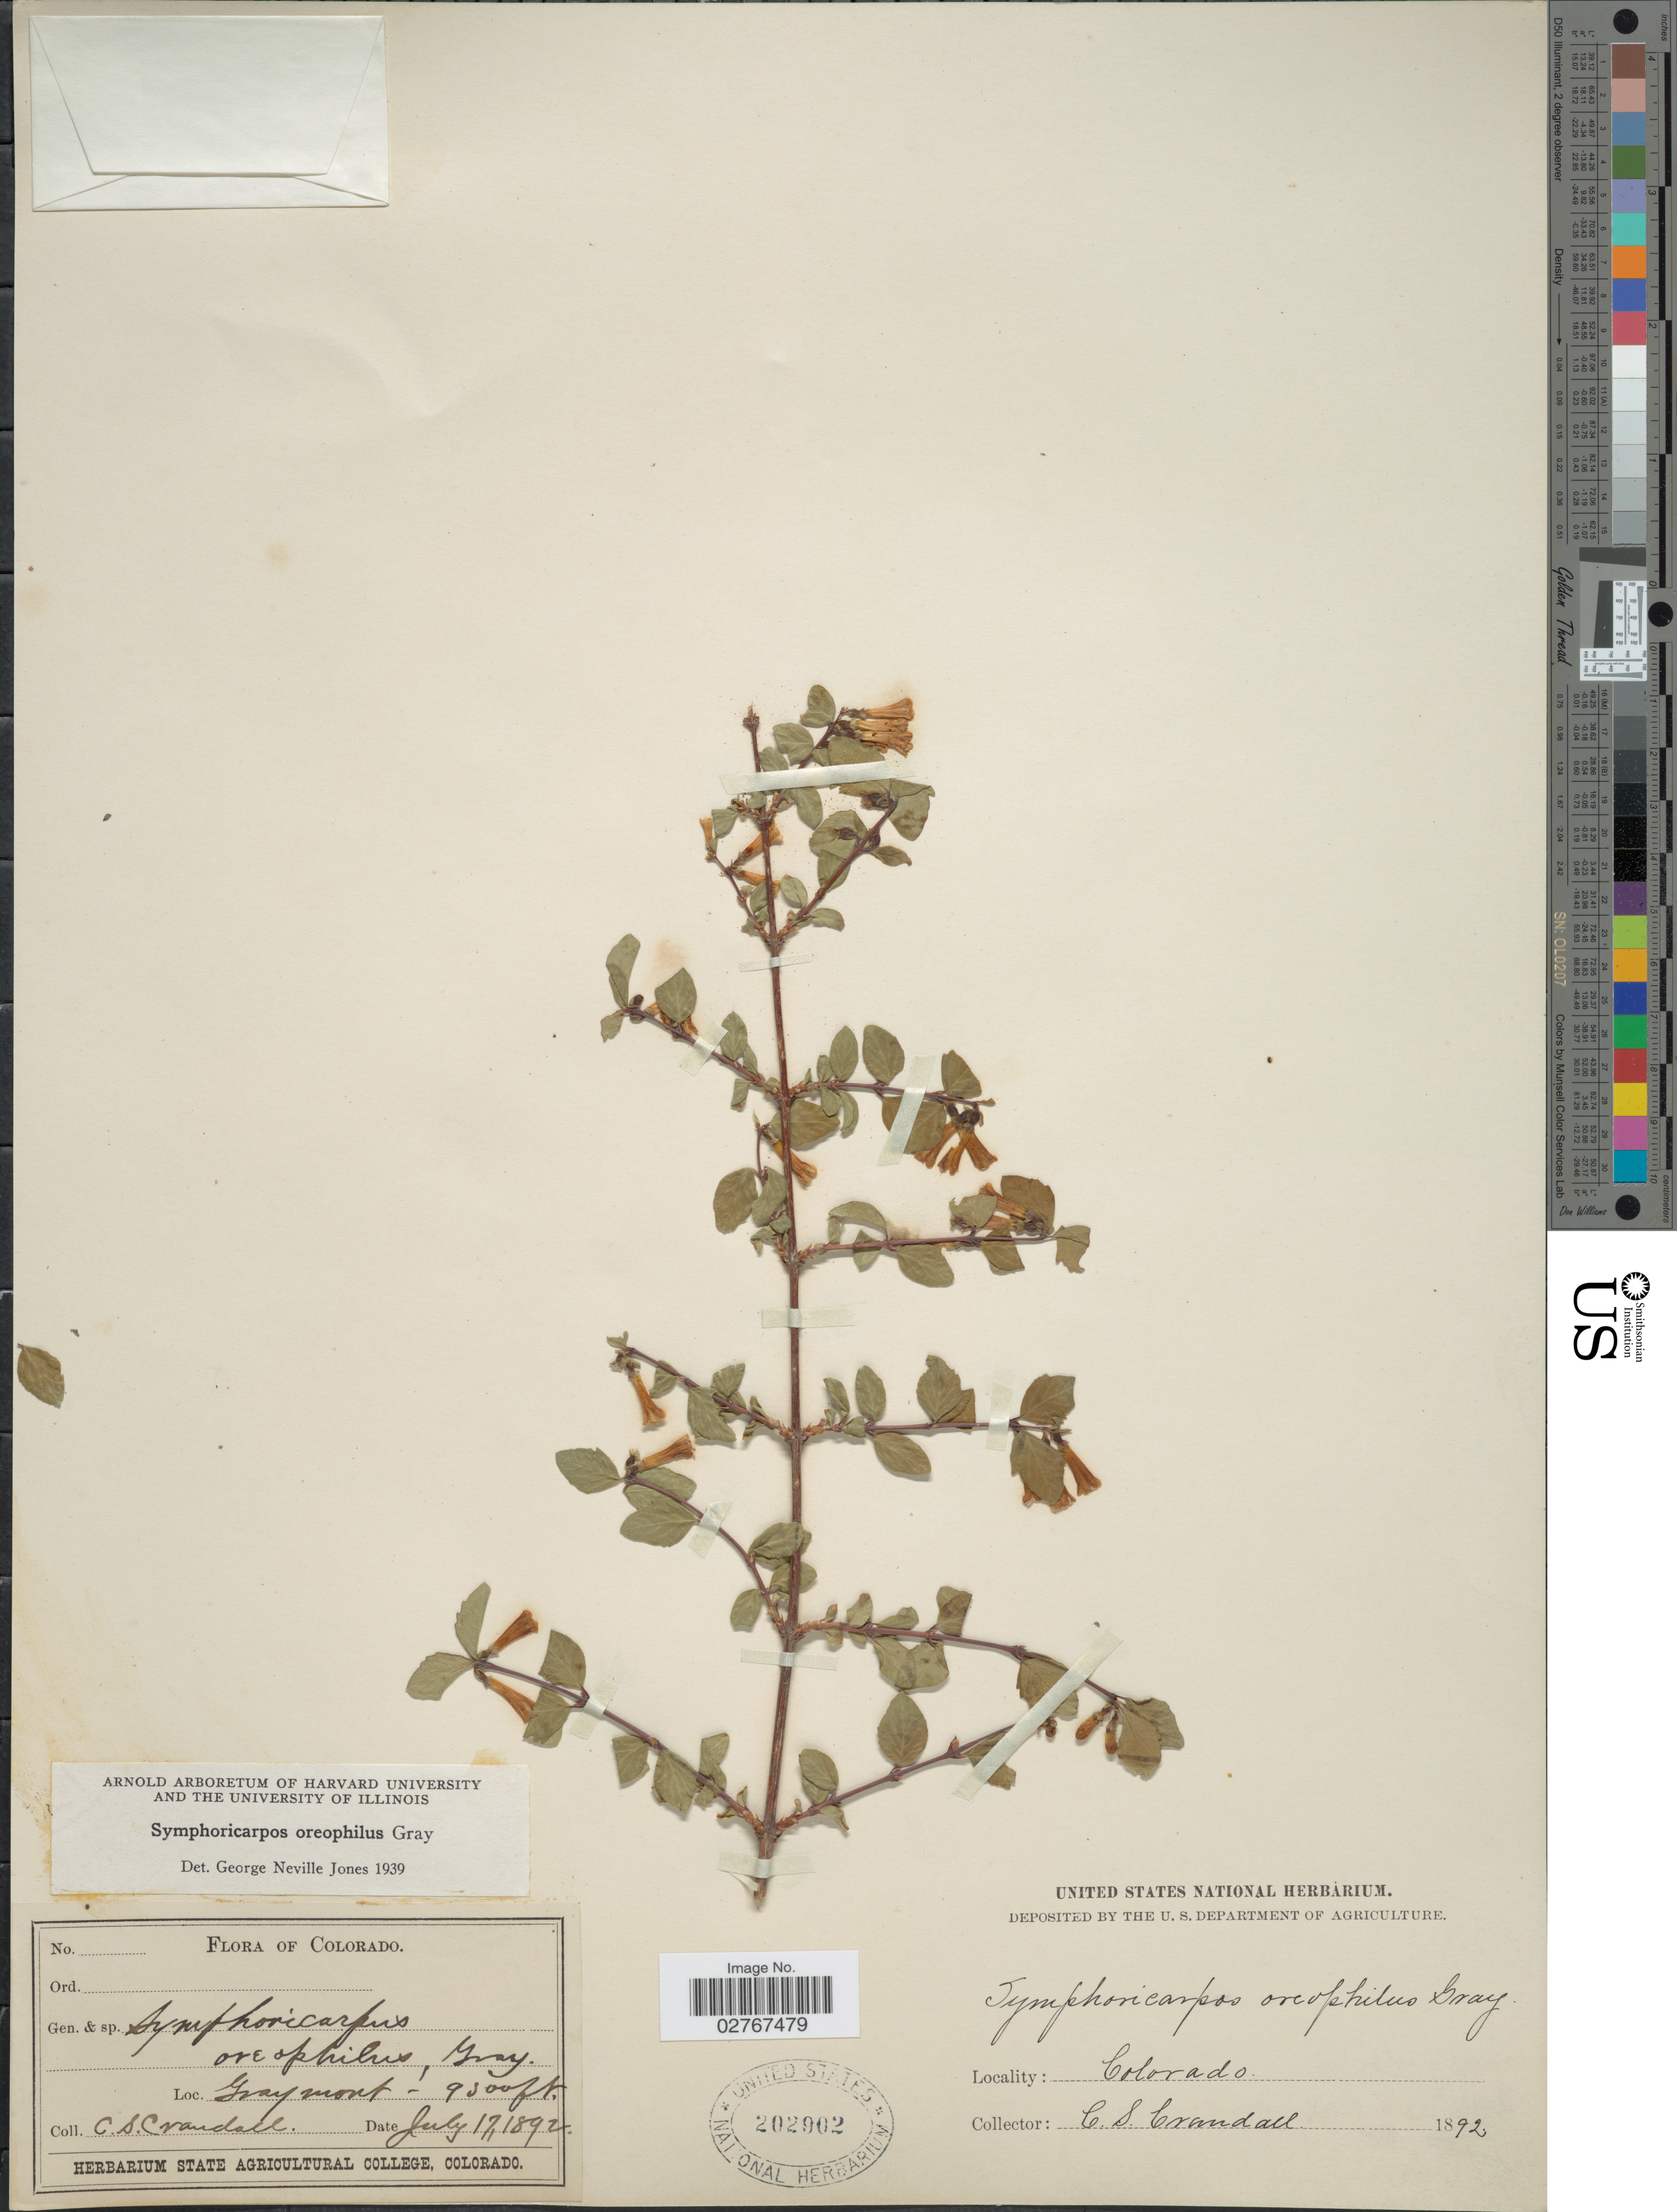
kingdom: Plantae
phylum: Tracheophyta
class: Magnoliopsida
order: Dipsacales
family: Caprifoliaceae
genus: Symphoricarpos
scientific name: Symphoricarpos oreophilus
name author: A. Gray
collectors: C. Crandall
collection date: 1892-07-17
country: United States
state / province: Colorado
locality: Graymont.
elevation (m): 2835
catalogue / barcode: US 202902